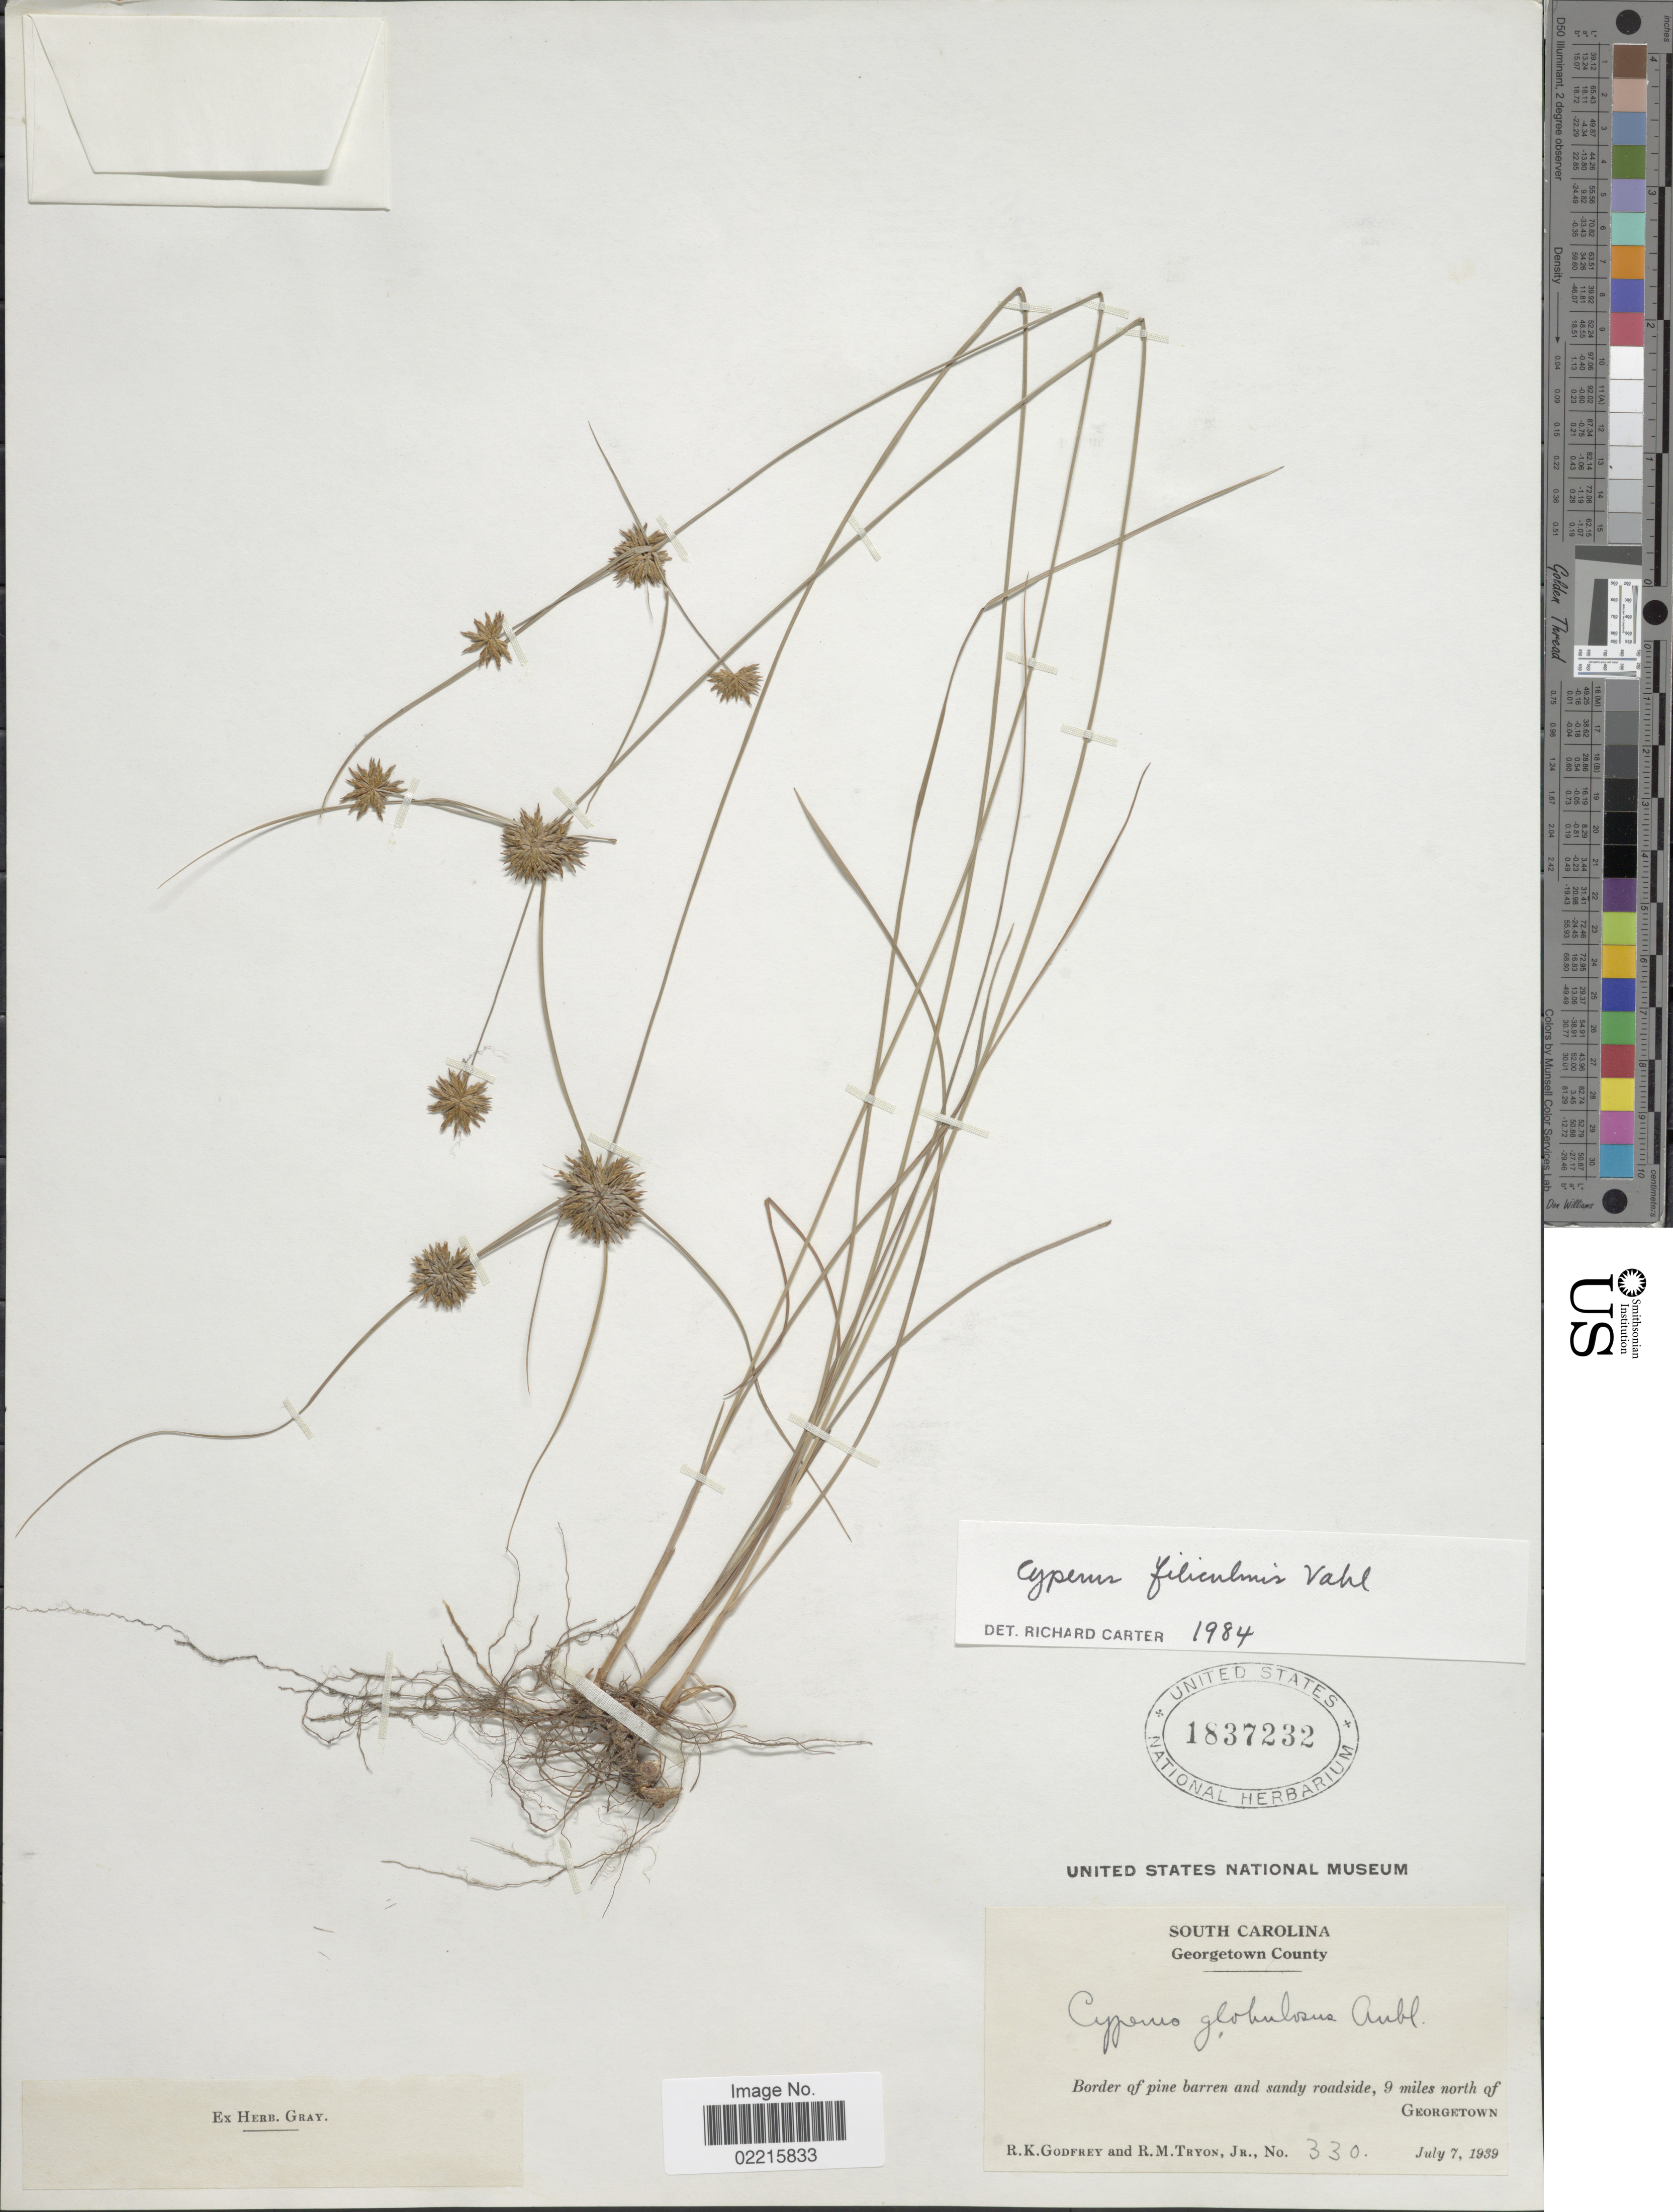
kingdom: Plantae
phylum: Tracheophyta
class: Liliopsida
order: Poales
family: Cyperaceae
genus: Cyperus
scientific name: Cyperus filiculmis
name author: Vahl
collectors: R. K. Godfrey & R. M. Tryon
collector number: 330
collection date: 1939-07-07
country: United States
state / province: South Carolina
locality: Georgetown County. Border of pine barren and sandy roadside, 9 miles north of Georgetown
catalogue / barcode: US 1837232